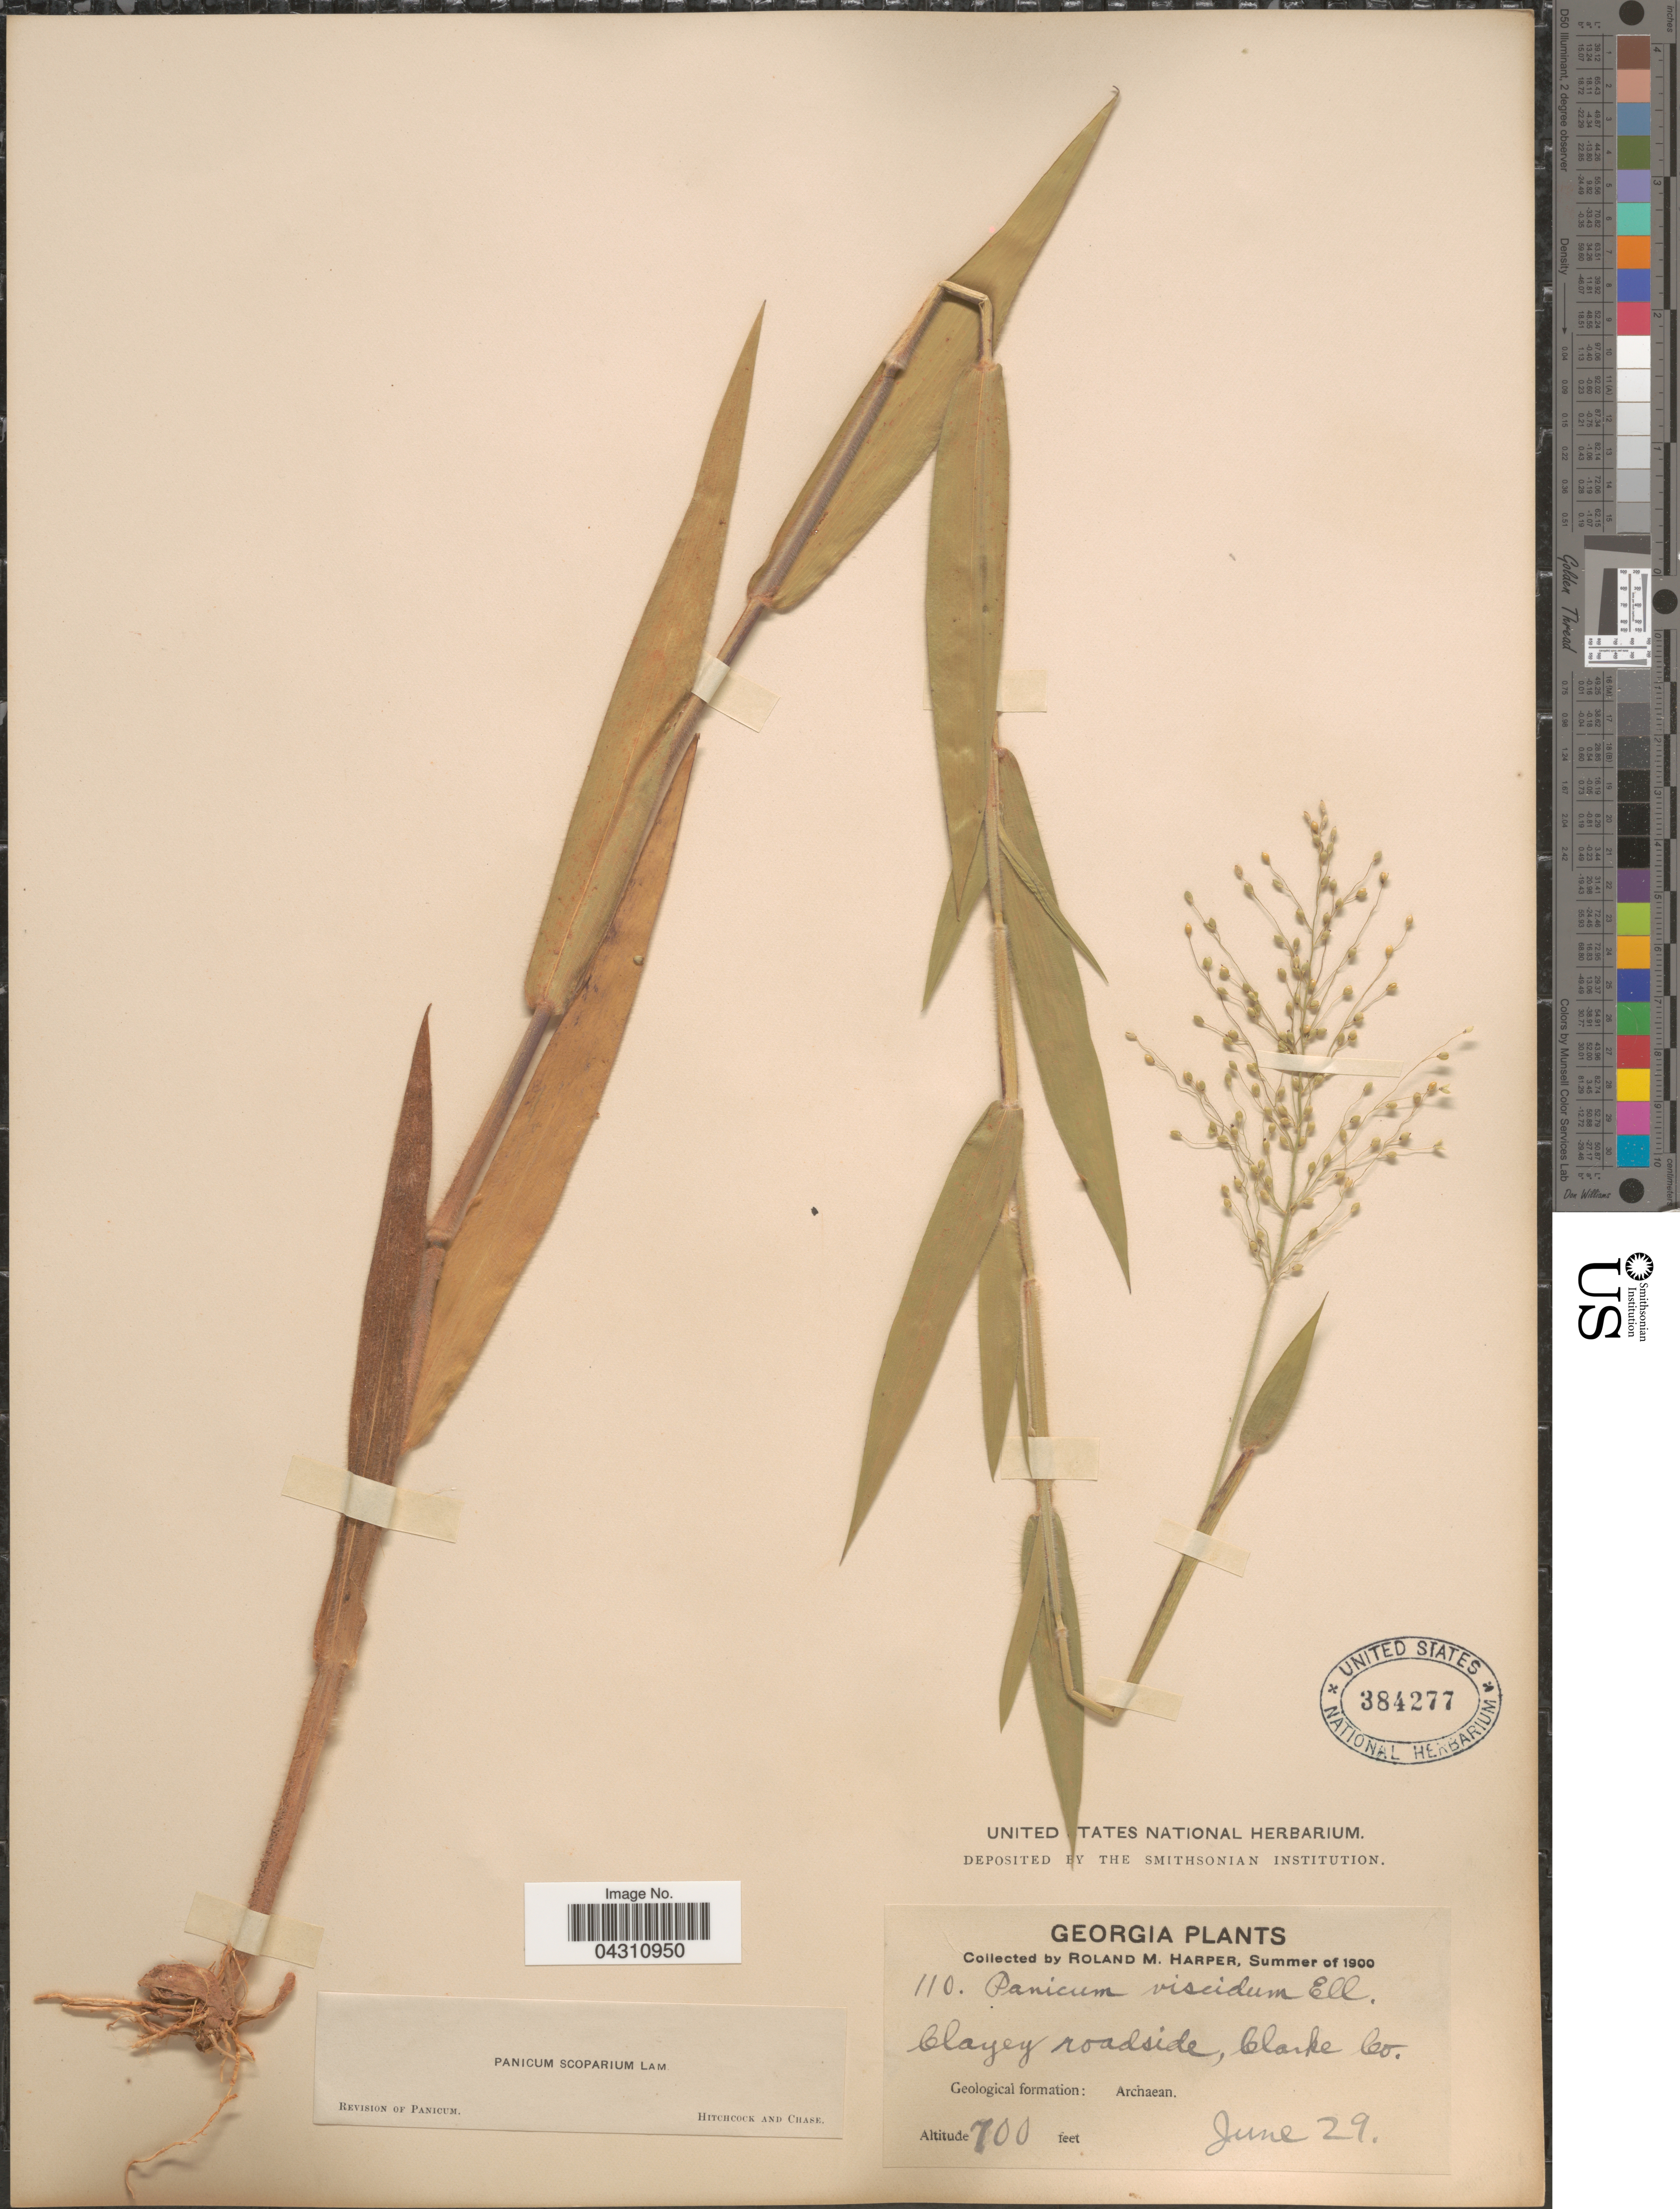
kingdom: Plantae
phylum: Tracheophyta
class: Liliopsida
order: Poales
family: Poaceae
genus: Dichanthelium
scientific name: Dichanthelium scoparium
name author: (Lam.) Gould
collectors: R. M. Harper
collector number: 110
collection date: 1900-06-29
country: United States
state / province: Georgia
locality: Clarke Co. Geological formation: Archaean.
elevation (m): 213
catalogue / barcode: US 384277